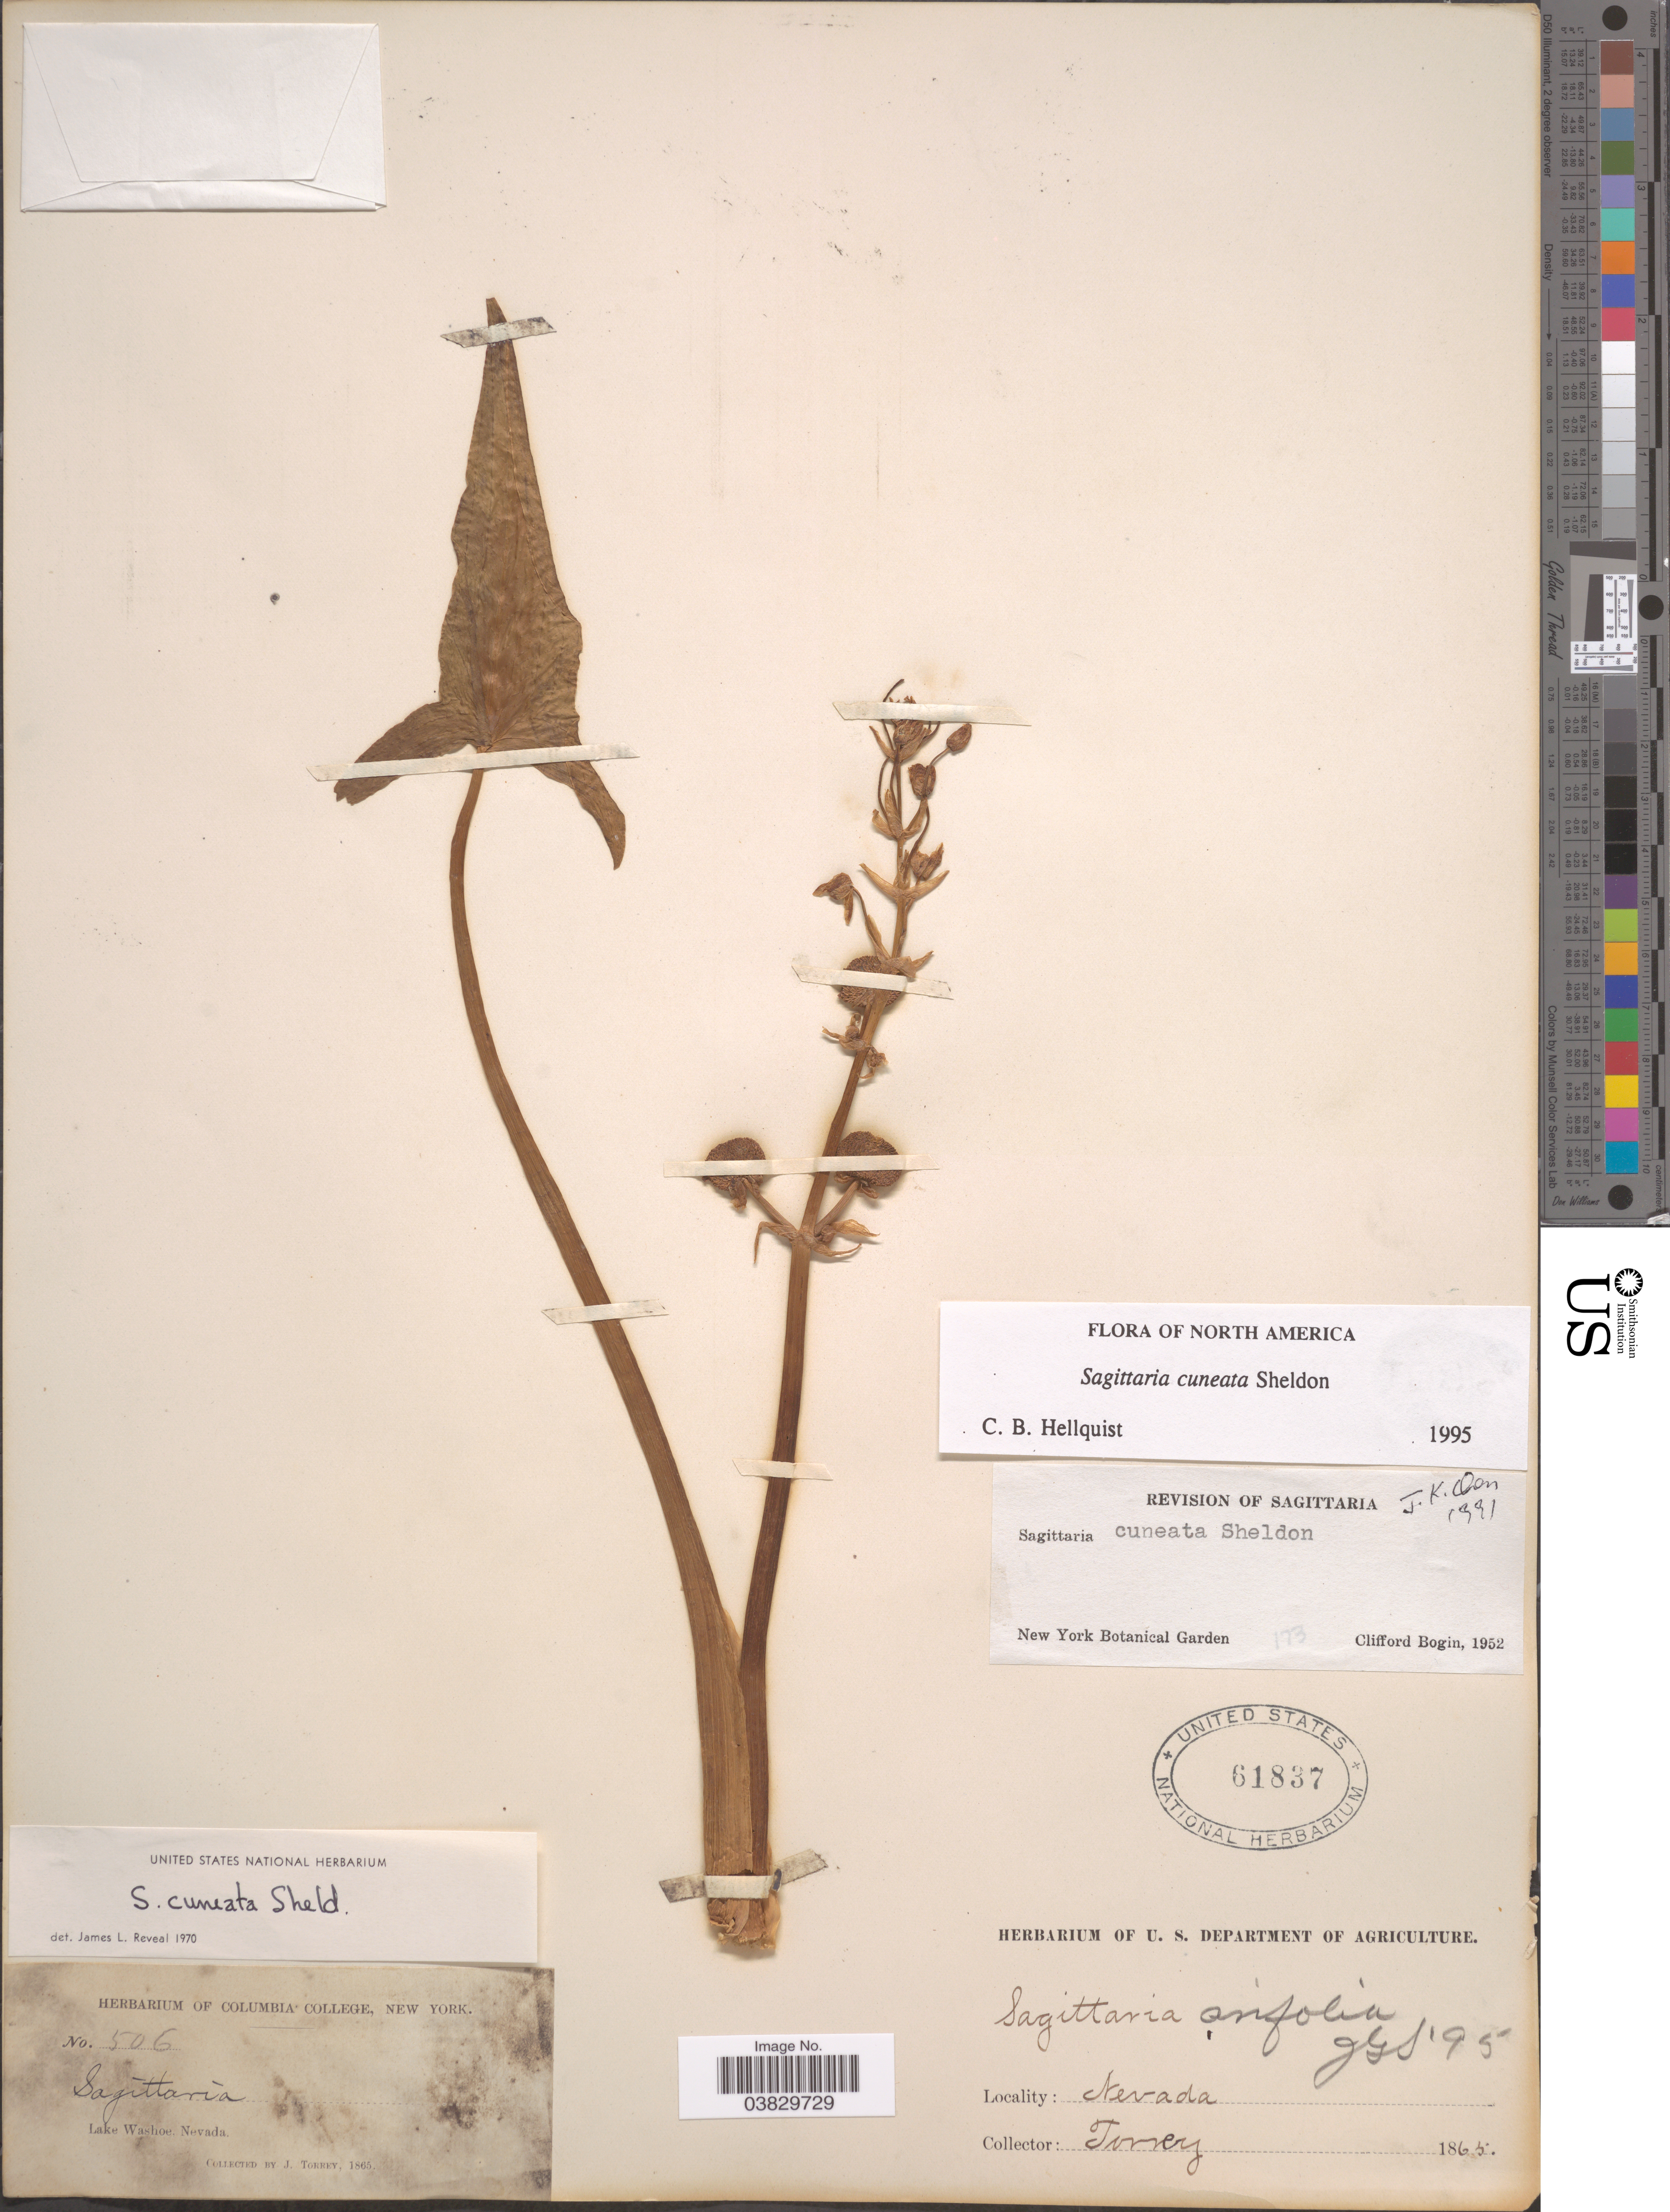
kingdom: Plantae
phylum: Tracheophyta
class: Liliopsida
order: Alismatales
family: Alismataceae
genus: Sagittaria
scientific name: Sagittaria cuneata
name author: E. Sheld.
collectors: J. Torrey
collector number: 506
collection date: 1865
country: United States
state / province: Nevada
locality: Lake Washoe.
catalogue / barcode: US 61837